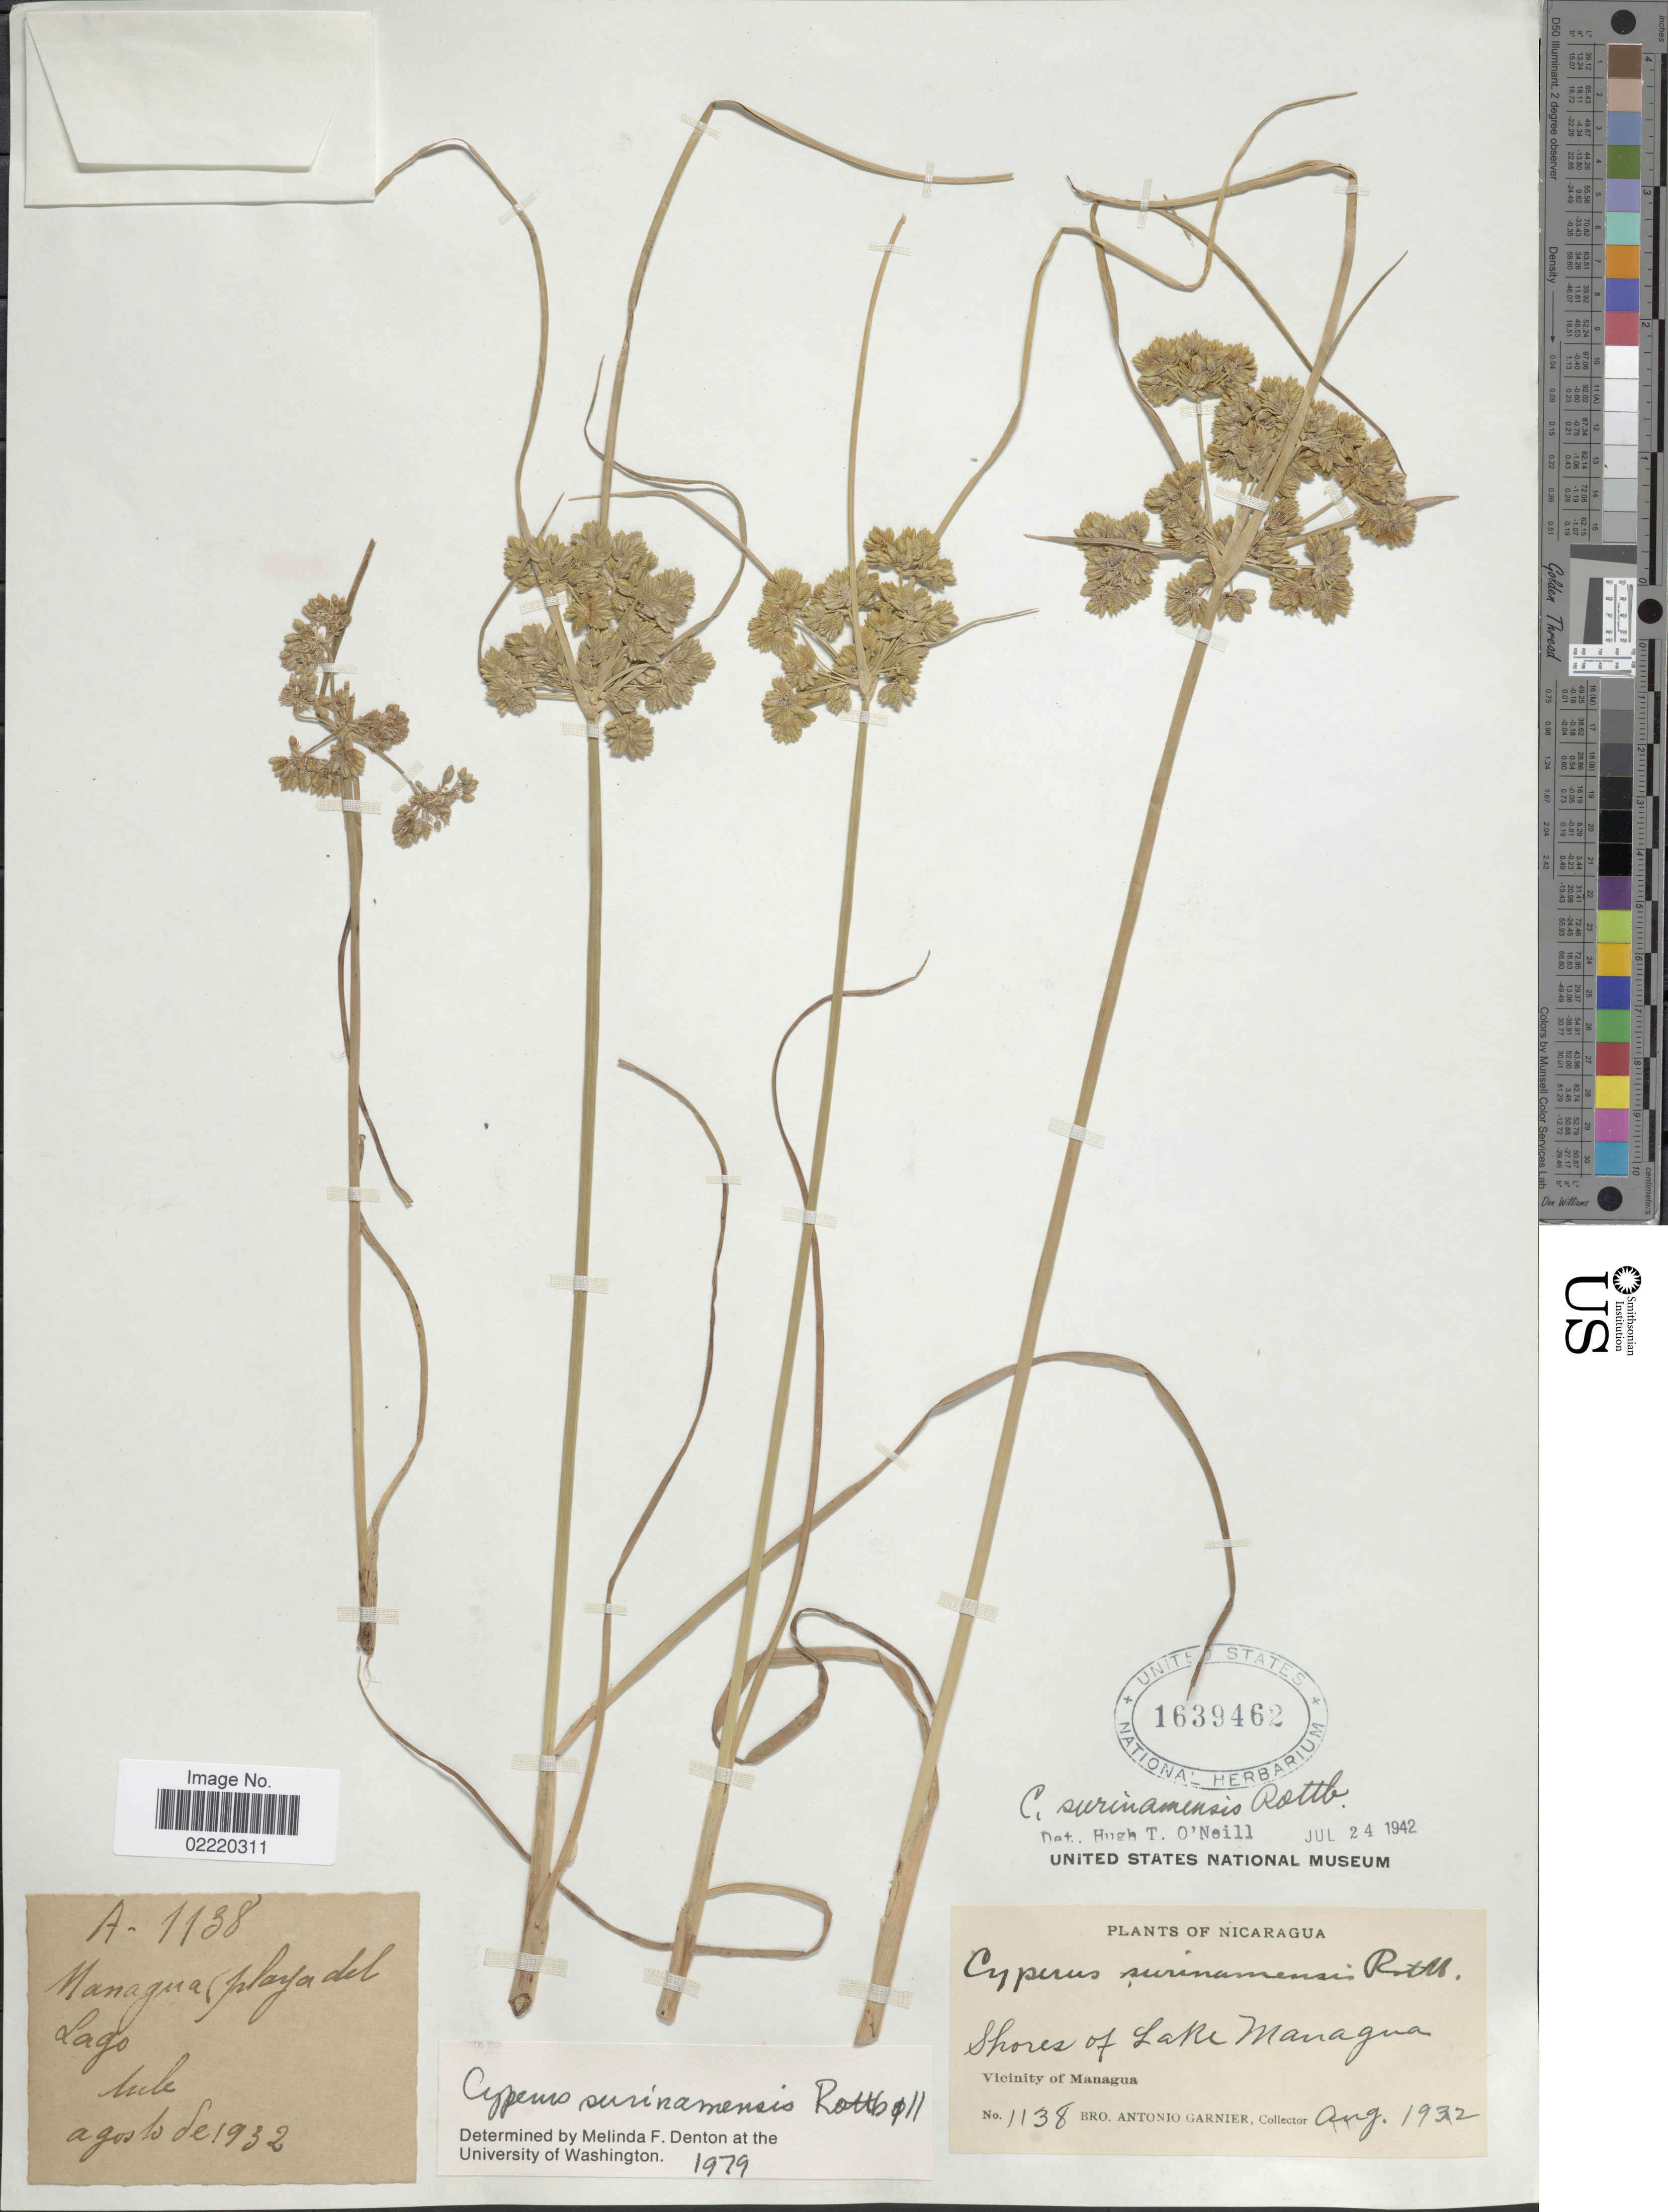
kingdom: Plantae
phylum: Tracheophyta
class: Liliopsida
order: Poales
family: Cyperaceae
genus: Cyperus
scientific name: Cyperus surinamensis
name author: Rottb.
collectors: Bro. A. Garnier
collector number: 1138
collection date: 1932-08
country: Nicaragua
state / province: Managua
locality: Shores of Lake Managua, (playa del Lago), Vicinity of Managua.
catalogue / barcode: US 1639462